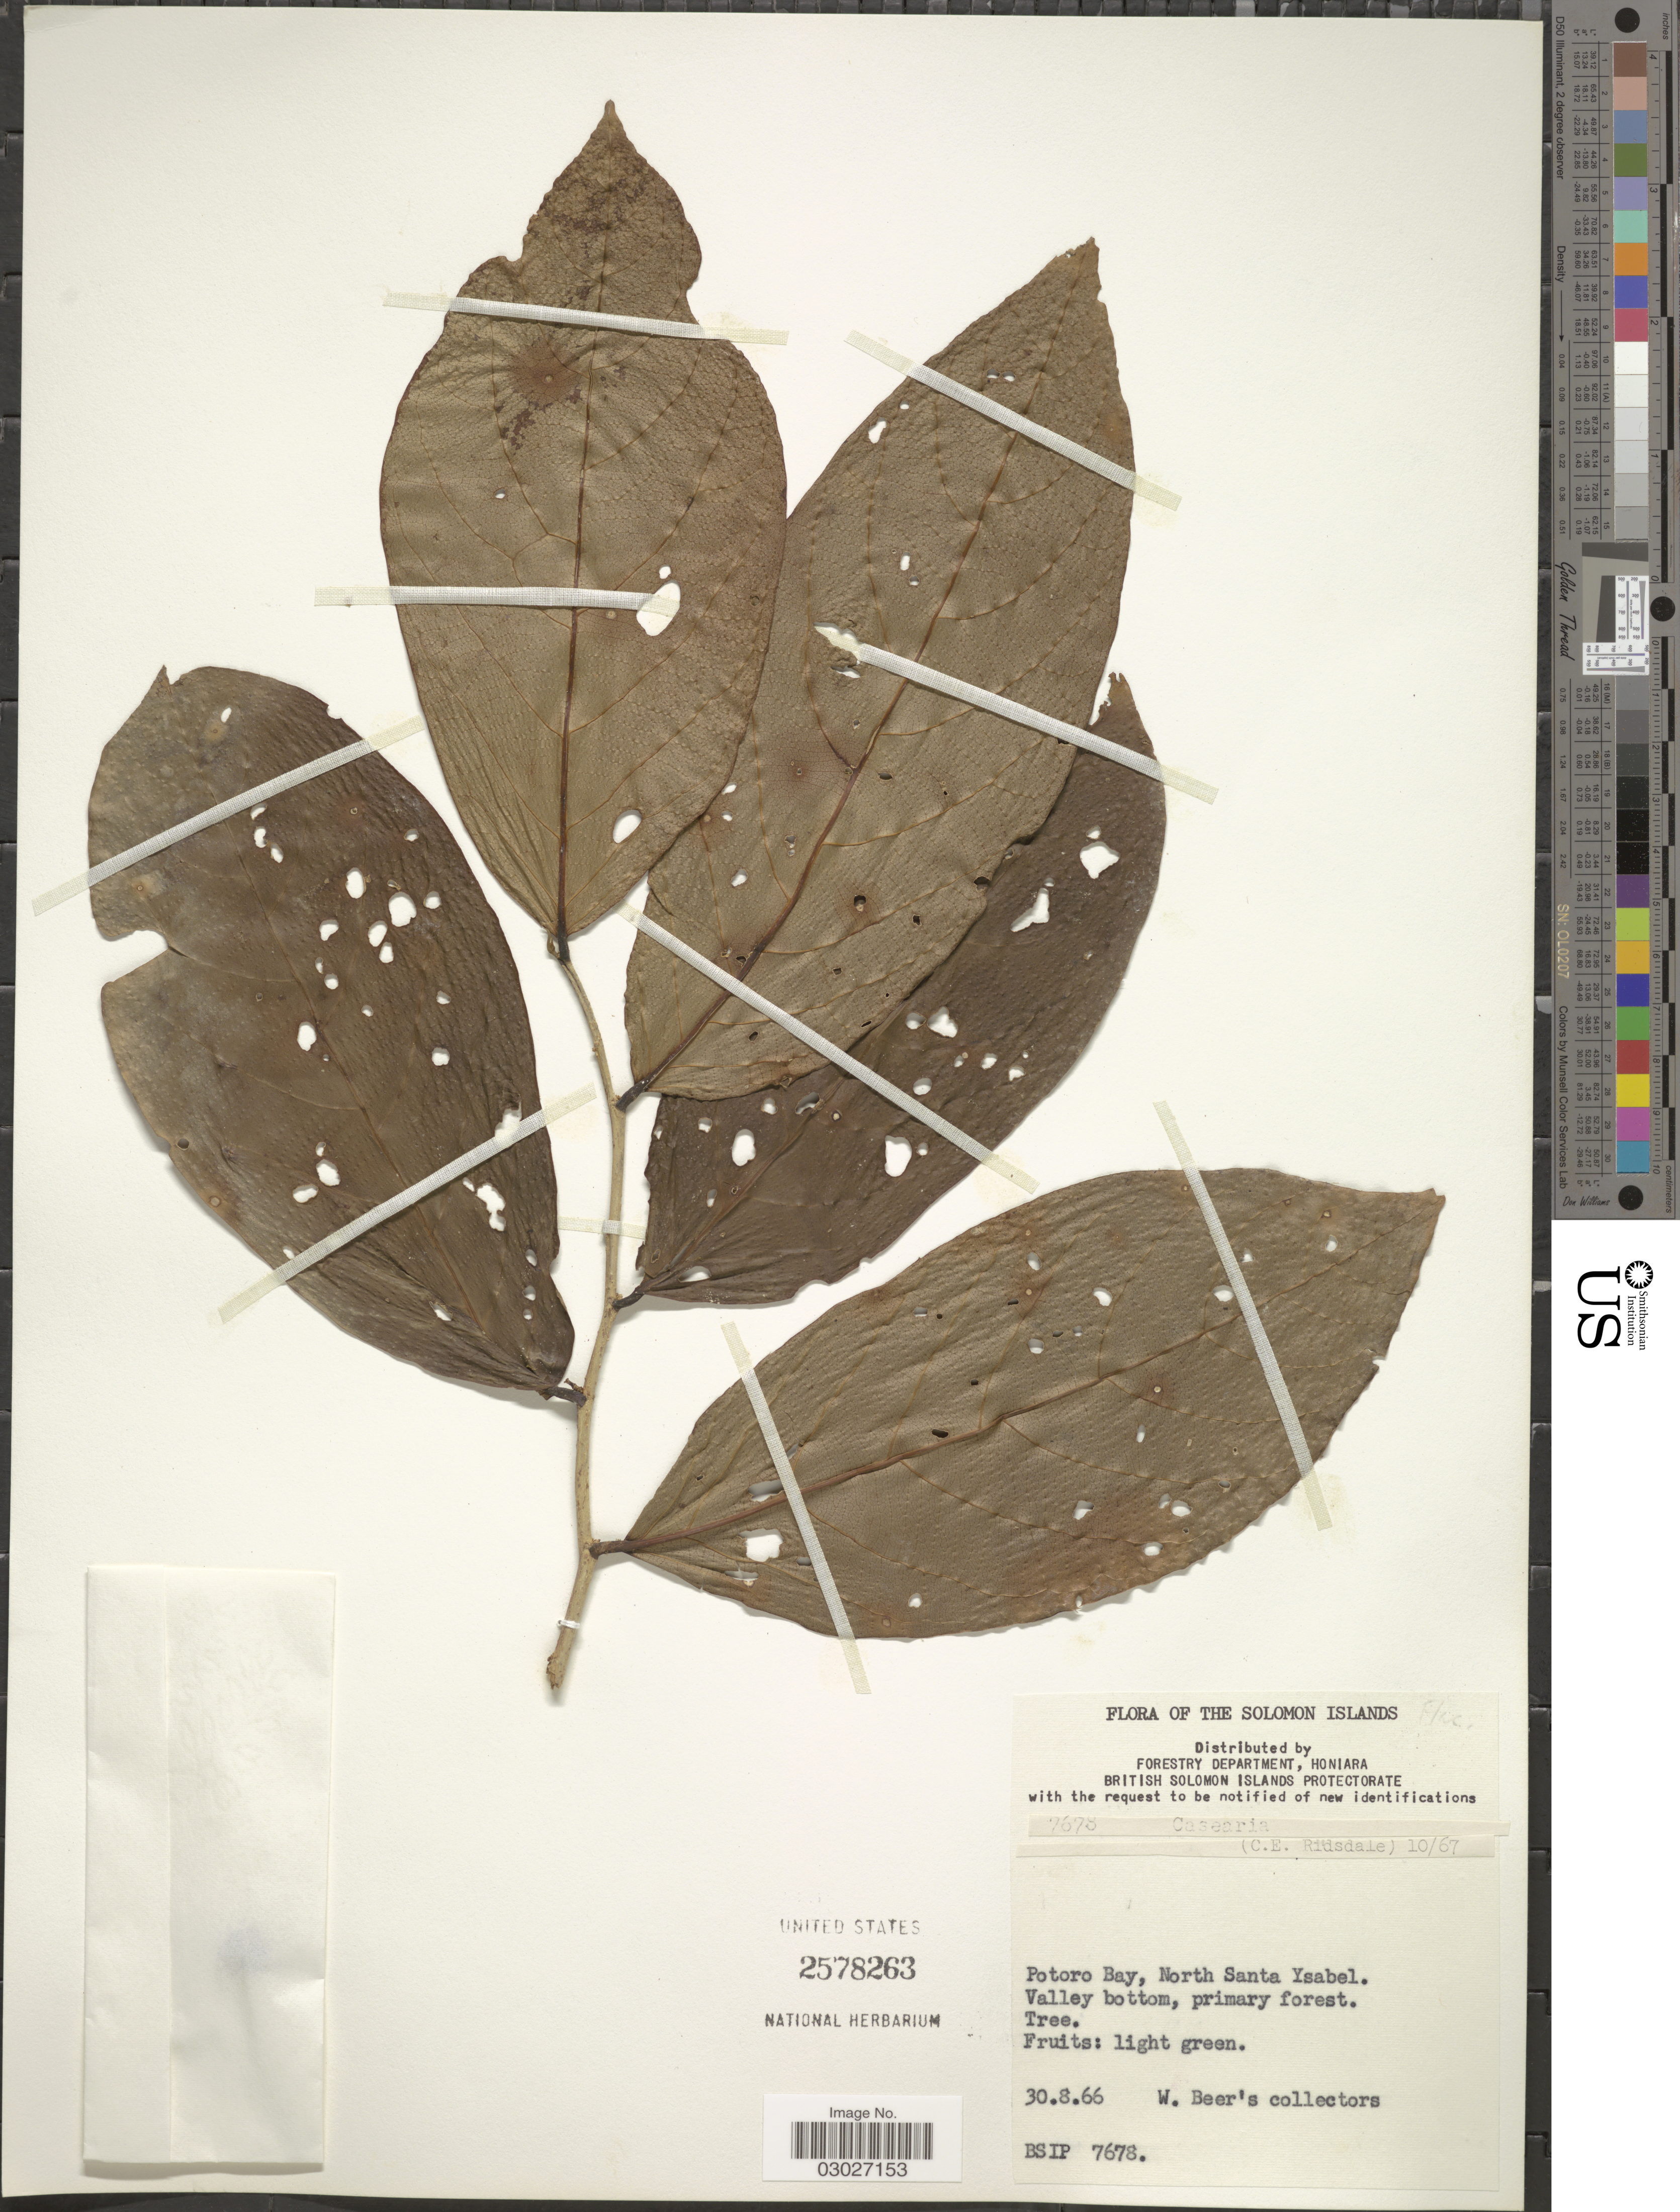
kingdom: Plantae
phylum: Tracheophyta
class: Magnoliopsida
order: Malpighiales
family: Salicaceae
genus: Casearia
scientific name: Casearia sp.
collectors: W. Beer's Collectors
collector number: BSIP7678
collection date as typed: Transcribed d/m/y: 30/8/66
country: Solomon Islands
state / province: Solomon Islands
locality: Potoro Bay, North Santa Ysabel.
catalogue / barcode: US 2578263